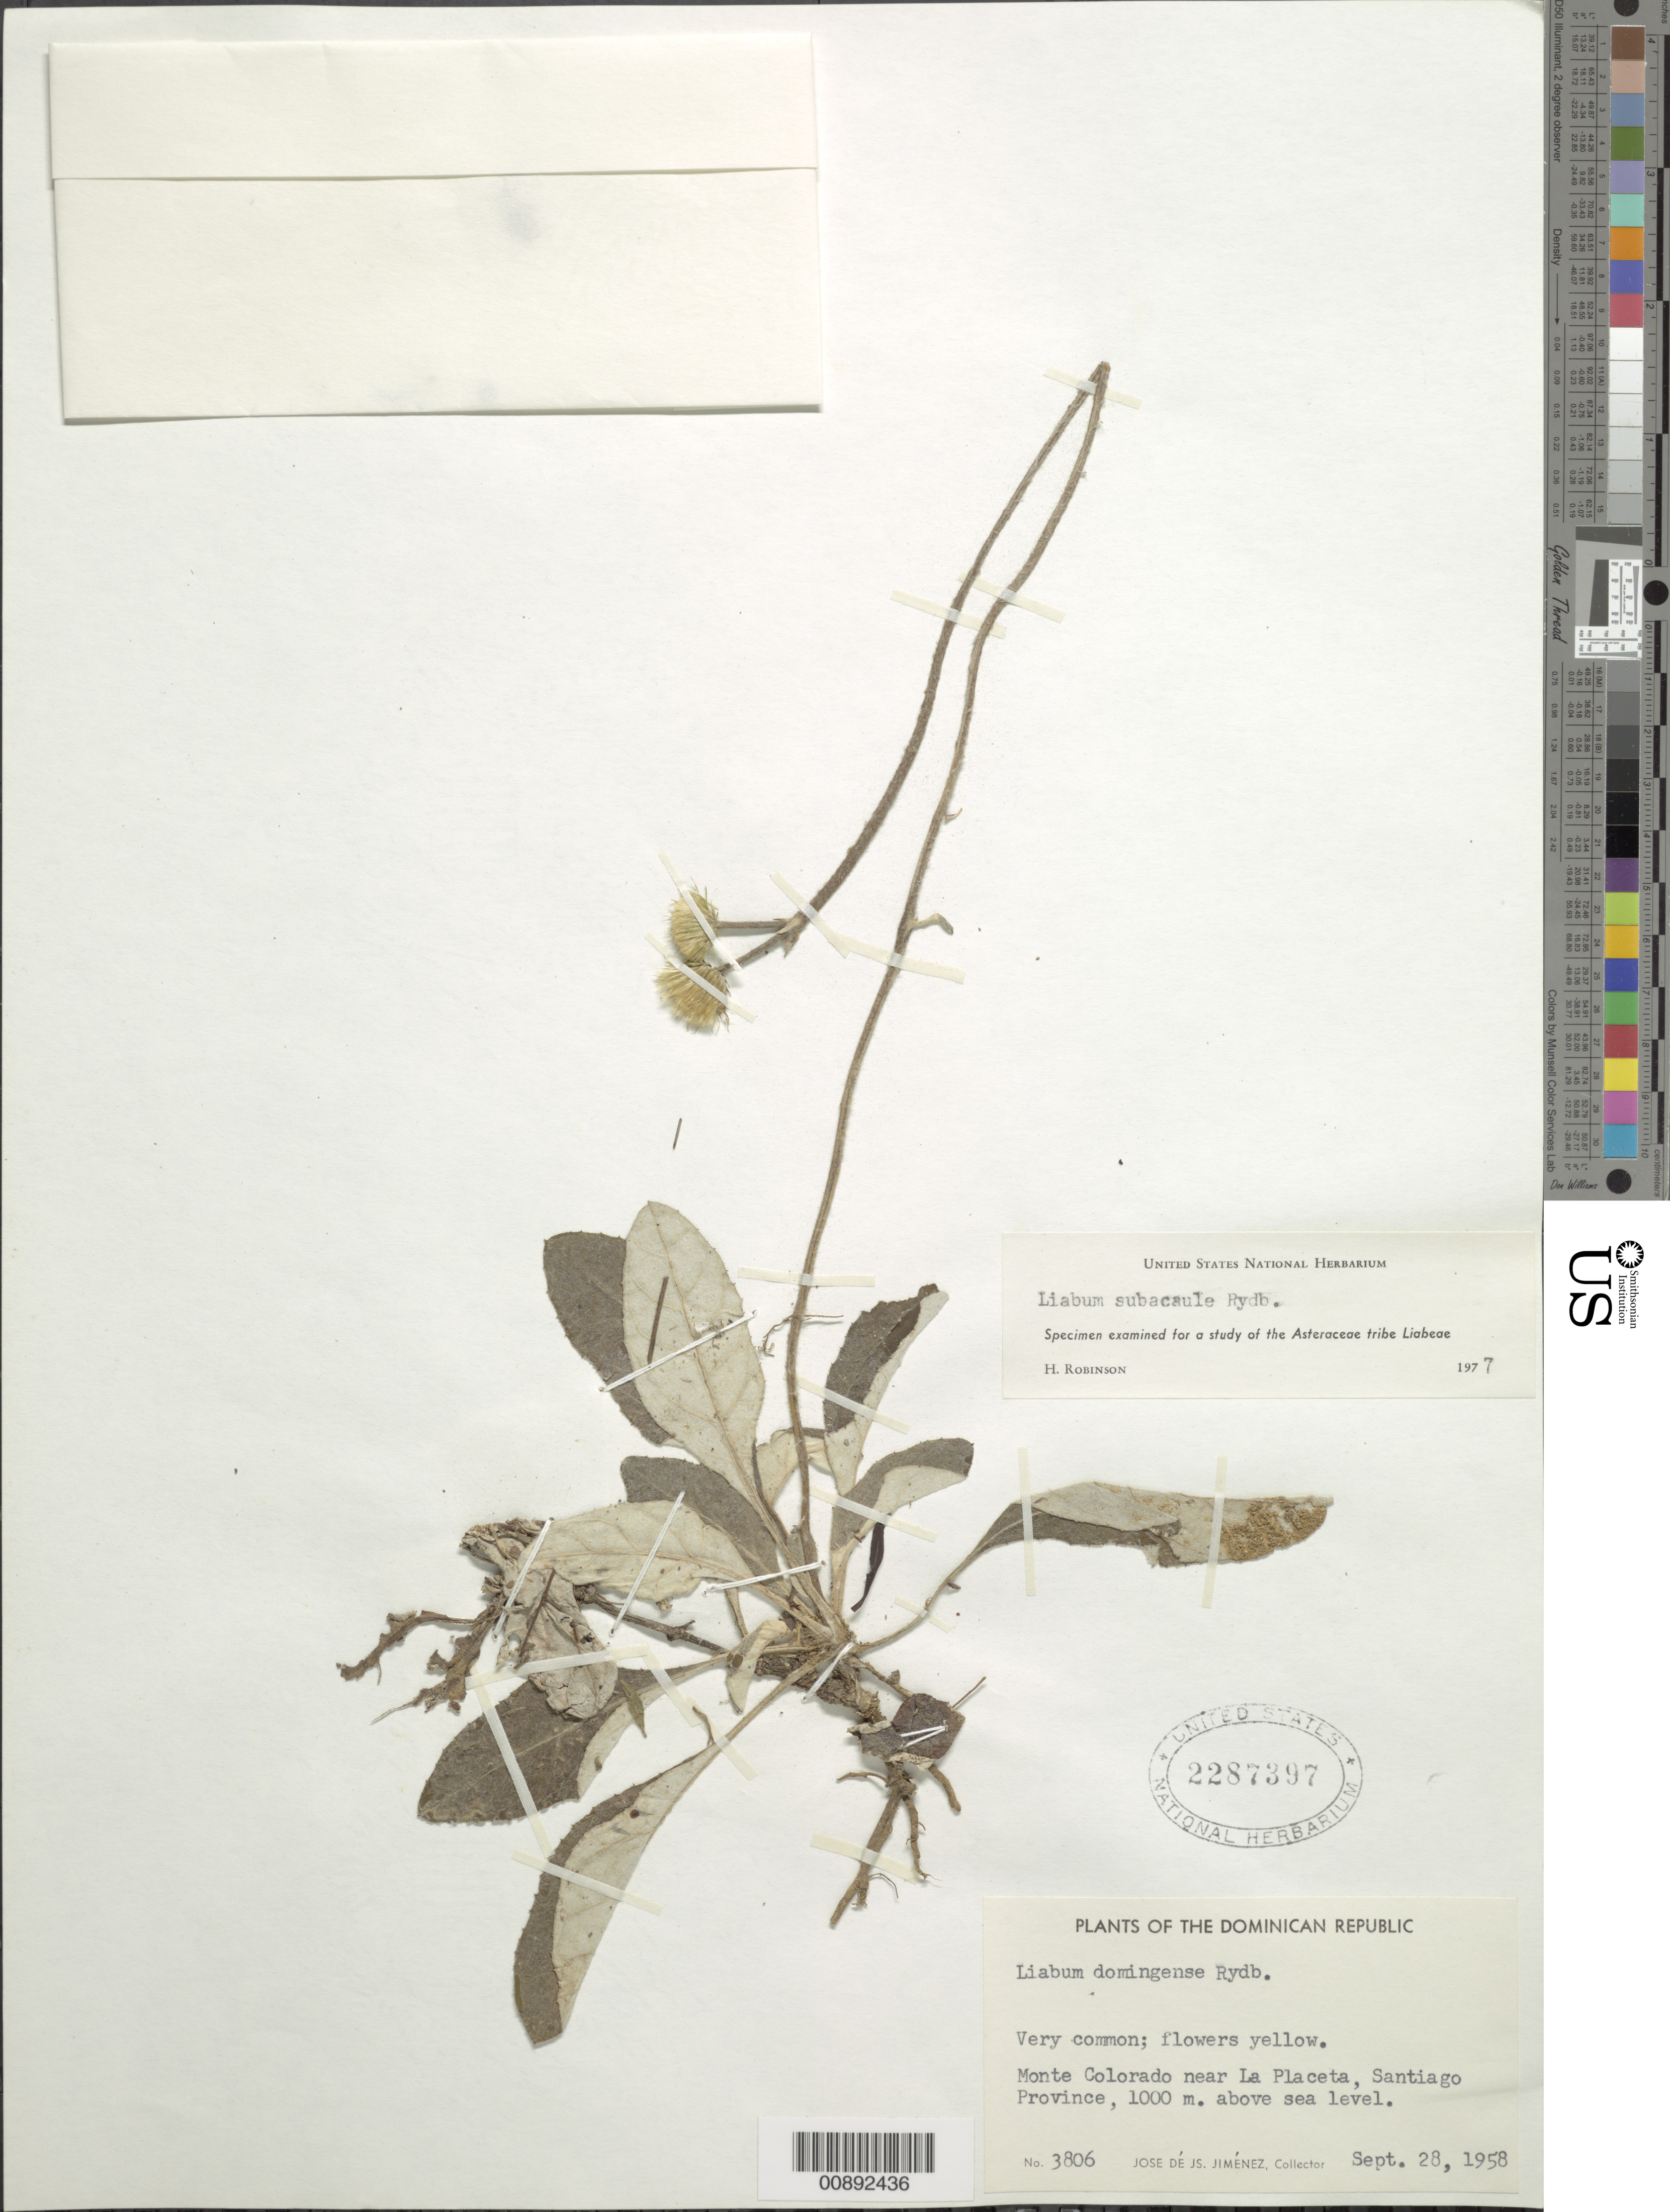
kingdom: Plantae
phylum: Tracheophyta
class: Magnoliopsida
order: Asterales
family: Asteraceae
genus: Liabum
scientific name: Liabum subacaule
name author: Rydb.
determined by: Robinson, Harold E., (US)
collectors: J. J. Jiménez Almonte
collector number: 3806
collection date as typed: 28 September 1958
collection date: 1958-09-28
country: Dominican Republic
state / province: Santiago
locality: Monte Colorado near La Placeta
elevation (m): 1000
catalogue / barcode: US 2287397